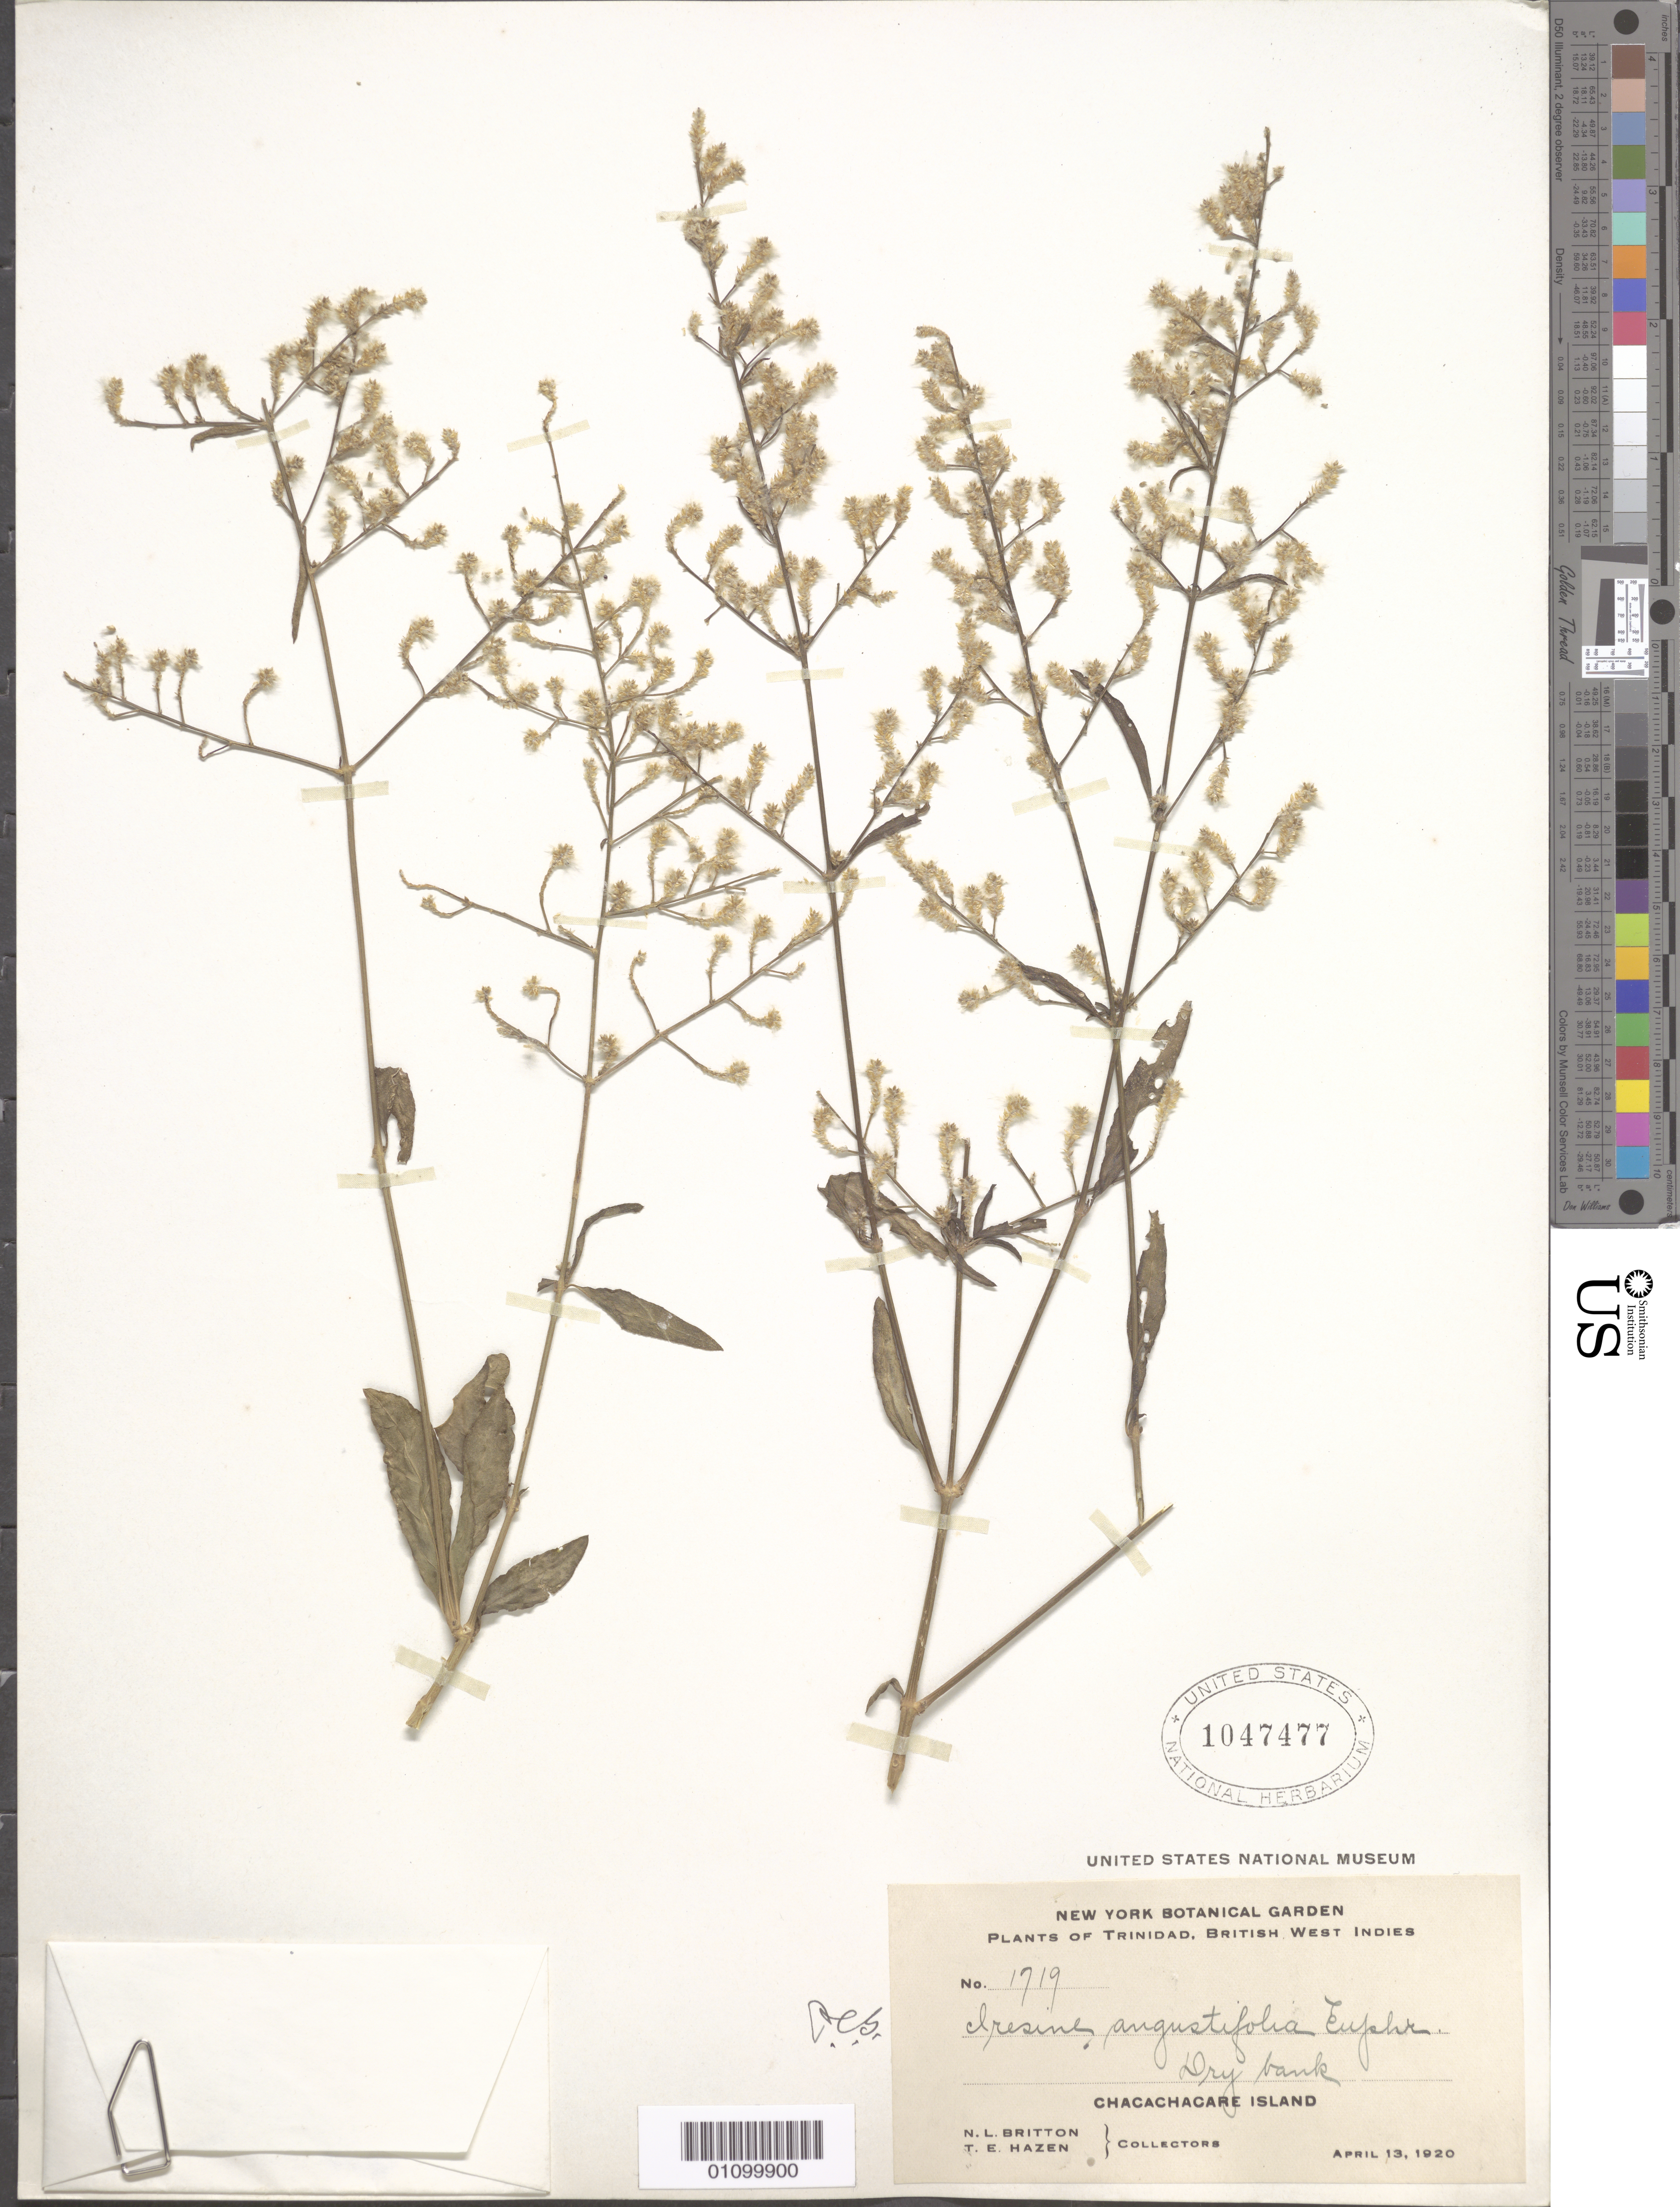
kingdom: Plantae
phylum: Tracheophyta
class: Magnoliopsida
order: Caryophyllales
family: Amaranthaceae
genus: Iresine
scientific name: Iresine angustifolia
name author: Euphrasén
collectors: N. Britton & T. E. Hazen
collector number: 1919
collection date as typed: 13 Apr 1920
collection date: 1920-04-13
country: Trinidad and Tobago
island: Trinidad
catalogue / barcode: US 1047477